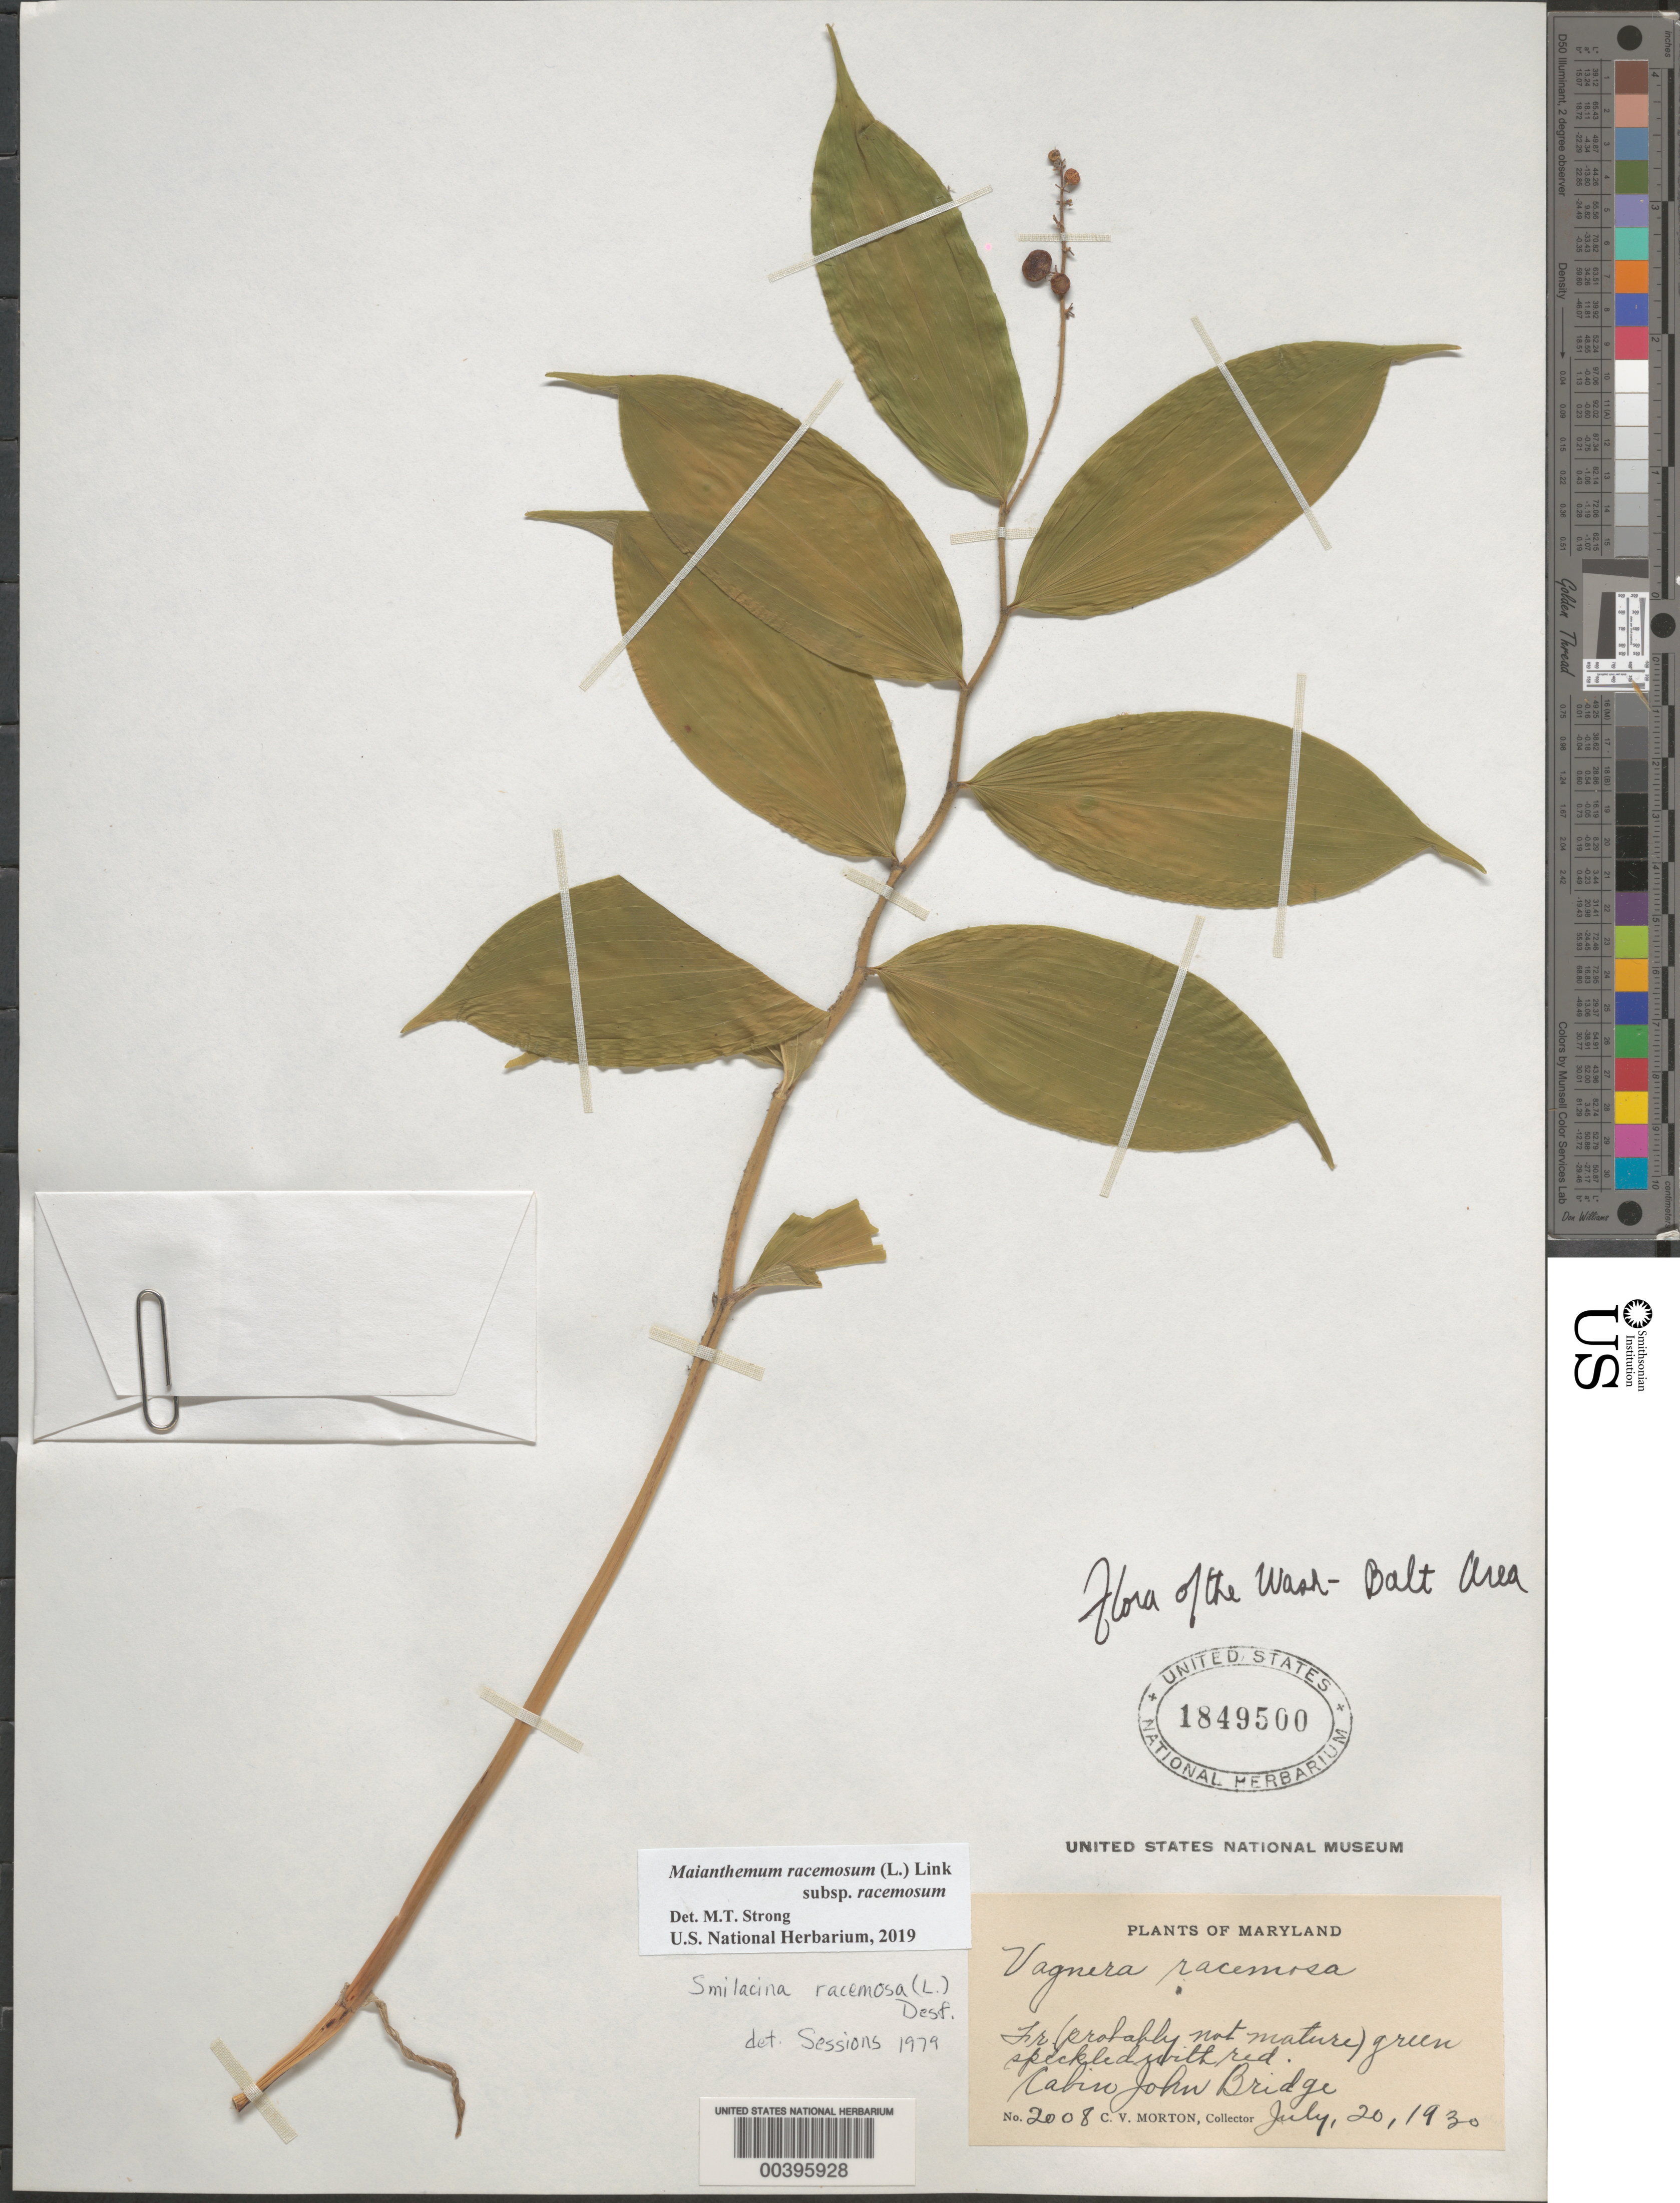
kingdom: Plantae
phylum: Tracheophyta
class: Liliopsida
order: Asparagales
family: Asparagaceae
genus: Maianthemum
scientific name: Maianthemum racemosum subsp. racemosum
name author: (L.) Link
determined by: Strong, Mark T., (BOT), Smithsonian Institution - National Museum of Natural History (UNITED STATES)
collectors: C. V. Morton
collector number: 2008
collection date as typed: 20 Jul 1930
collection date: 1930-07-20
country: United States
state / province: Maryland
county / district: Montgomery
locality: Cabin John Bridge C. & O. Canal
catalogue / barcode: US 1849500